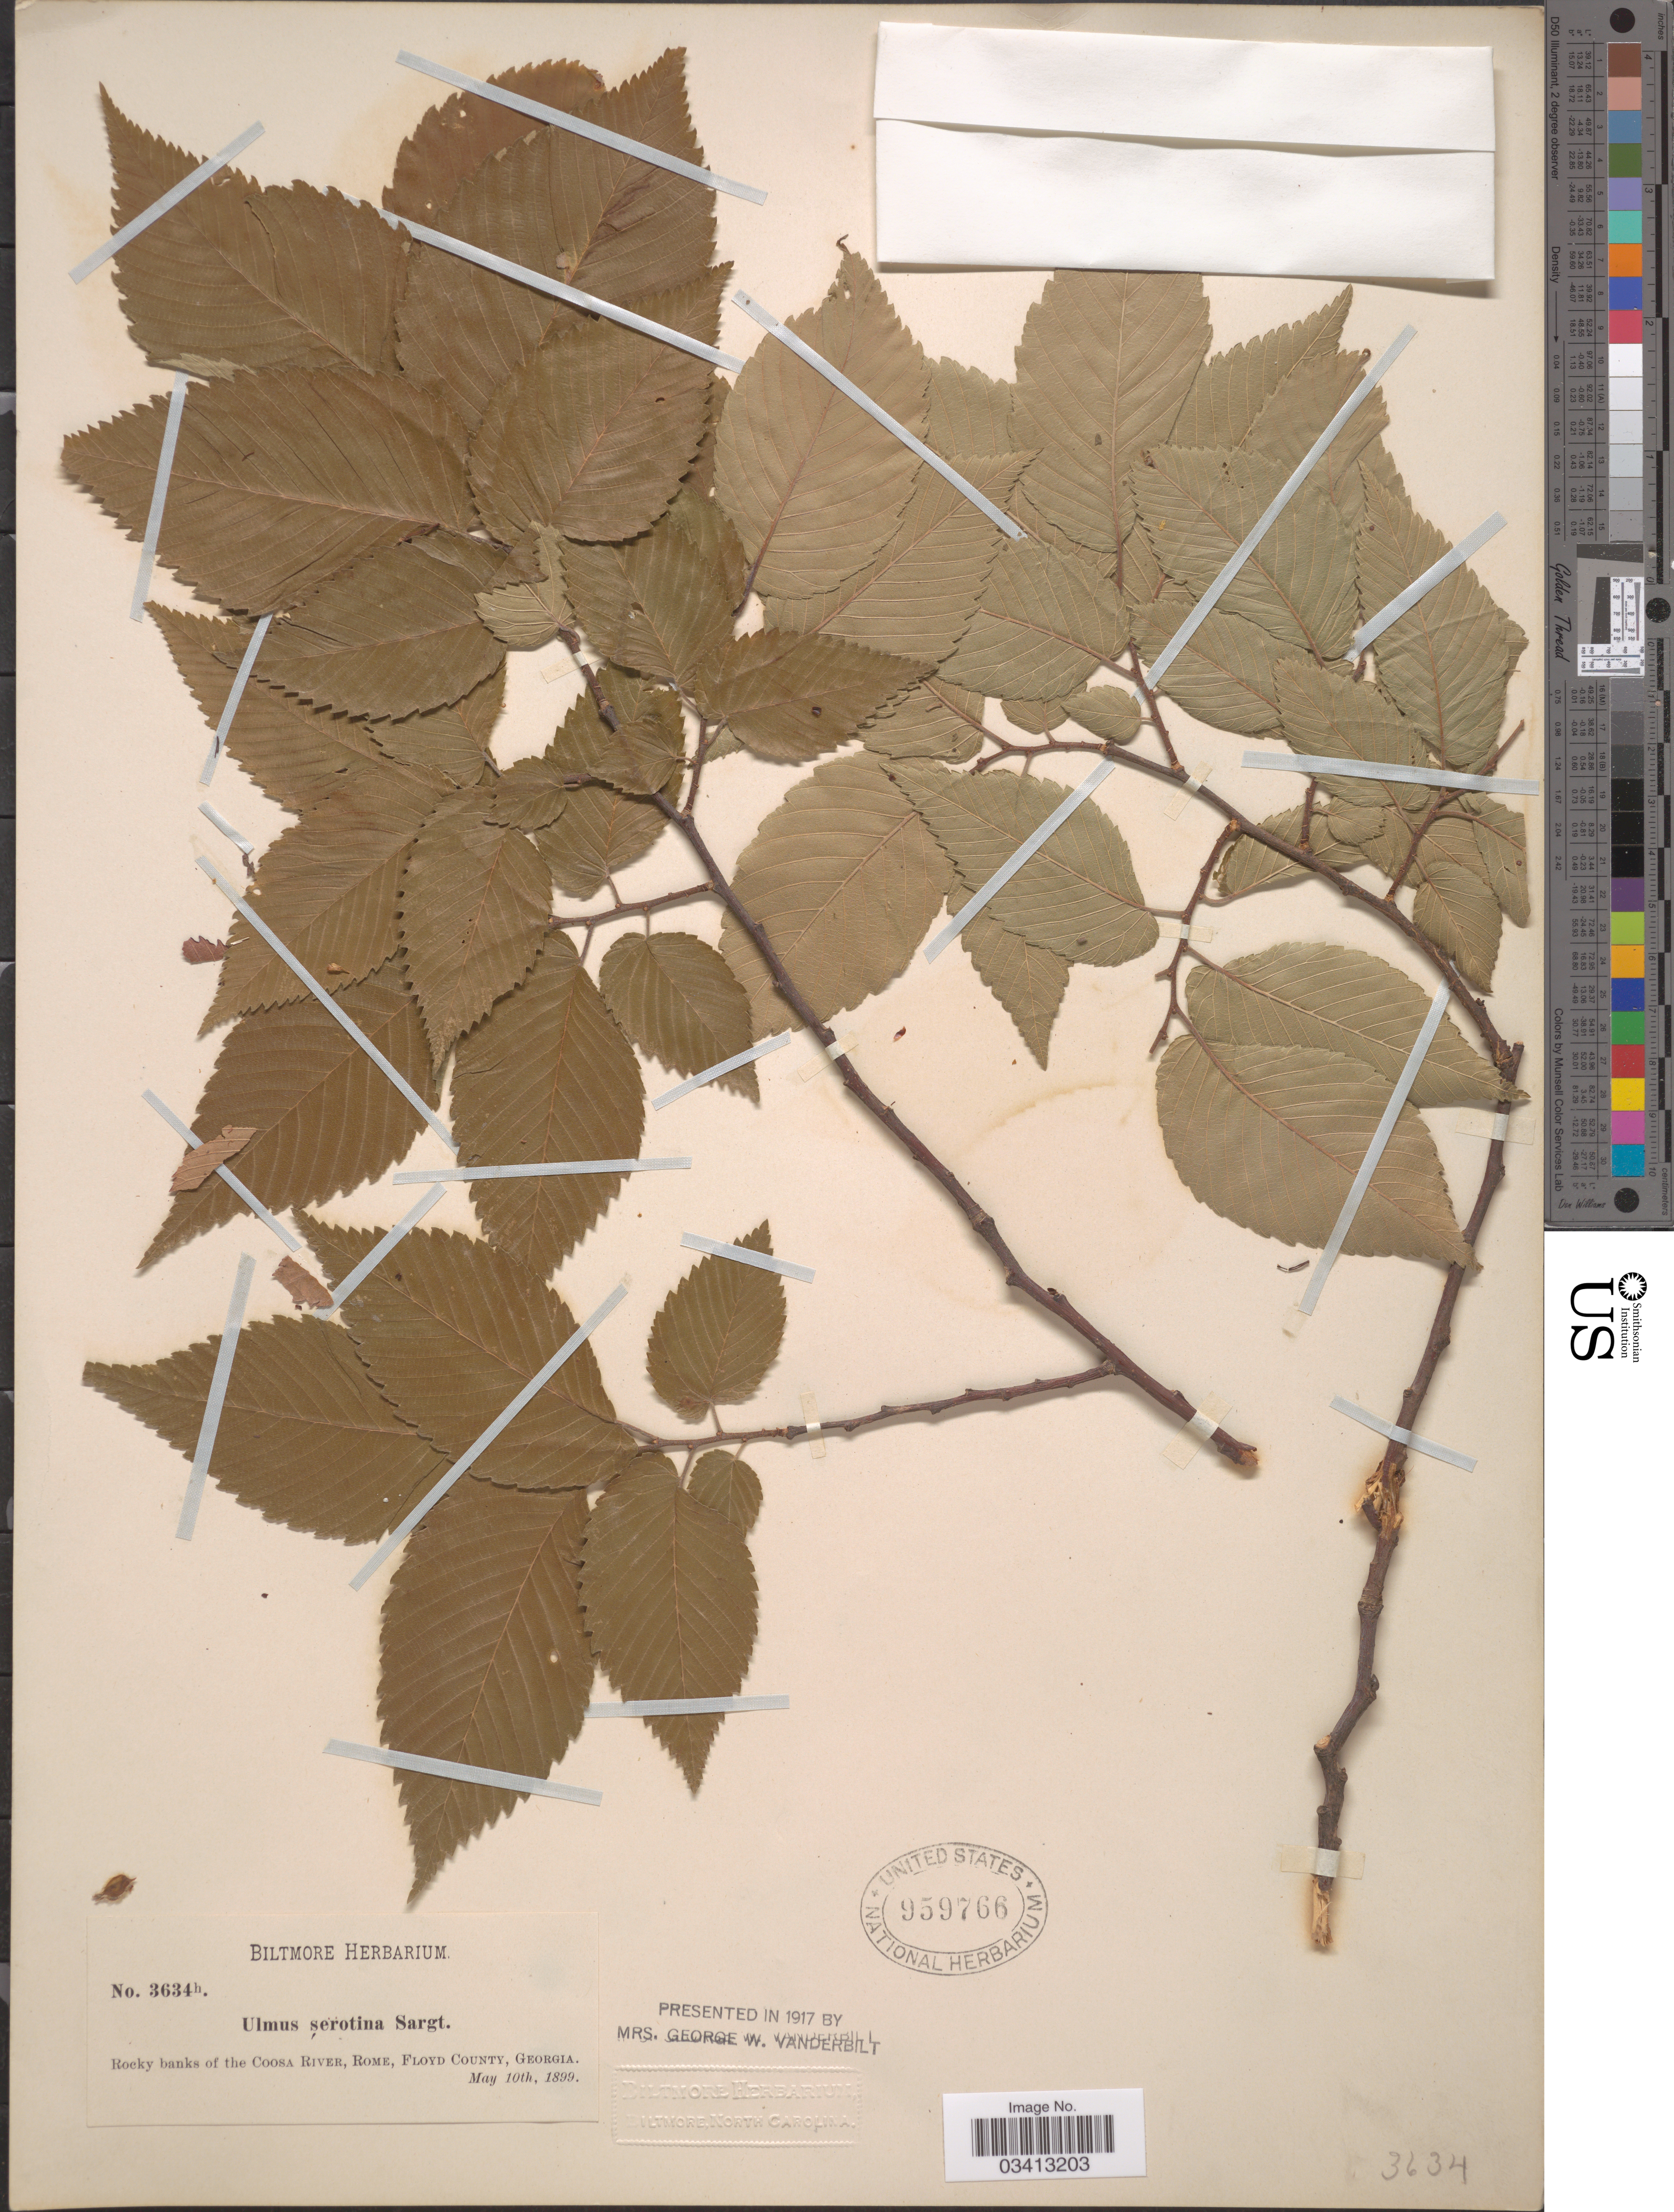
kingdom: Plantae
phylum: Tracheophyta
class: Magnoliopsida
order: Rosales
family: Ulmaceae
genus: Ulmus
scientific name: Ulmus serotina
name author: Sarg.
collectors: ex herb. Biltmore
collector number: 3634h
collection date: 1899-05-10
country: United States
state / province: Georgia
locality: Rocky banks of the Coosa River, Rome, Floyd County.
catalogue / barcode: US 959766